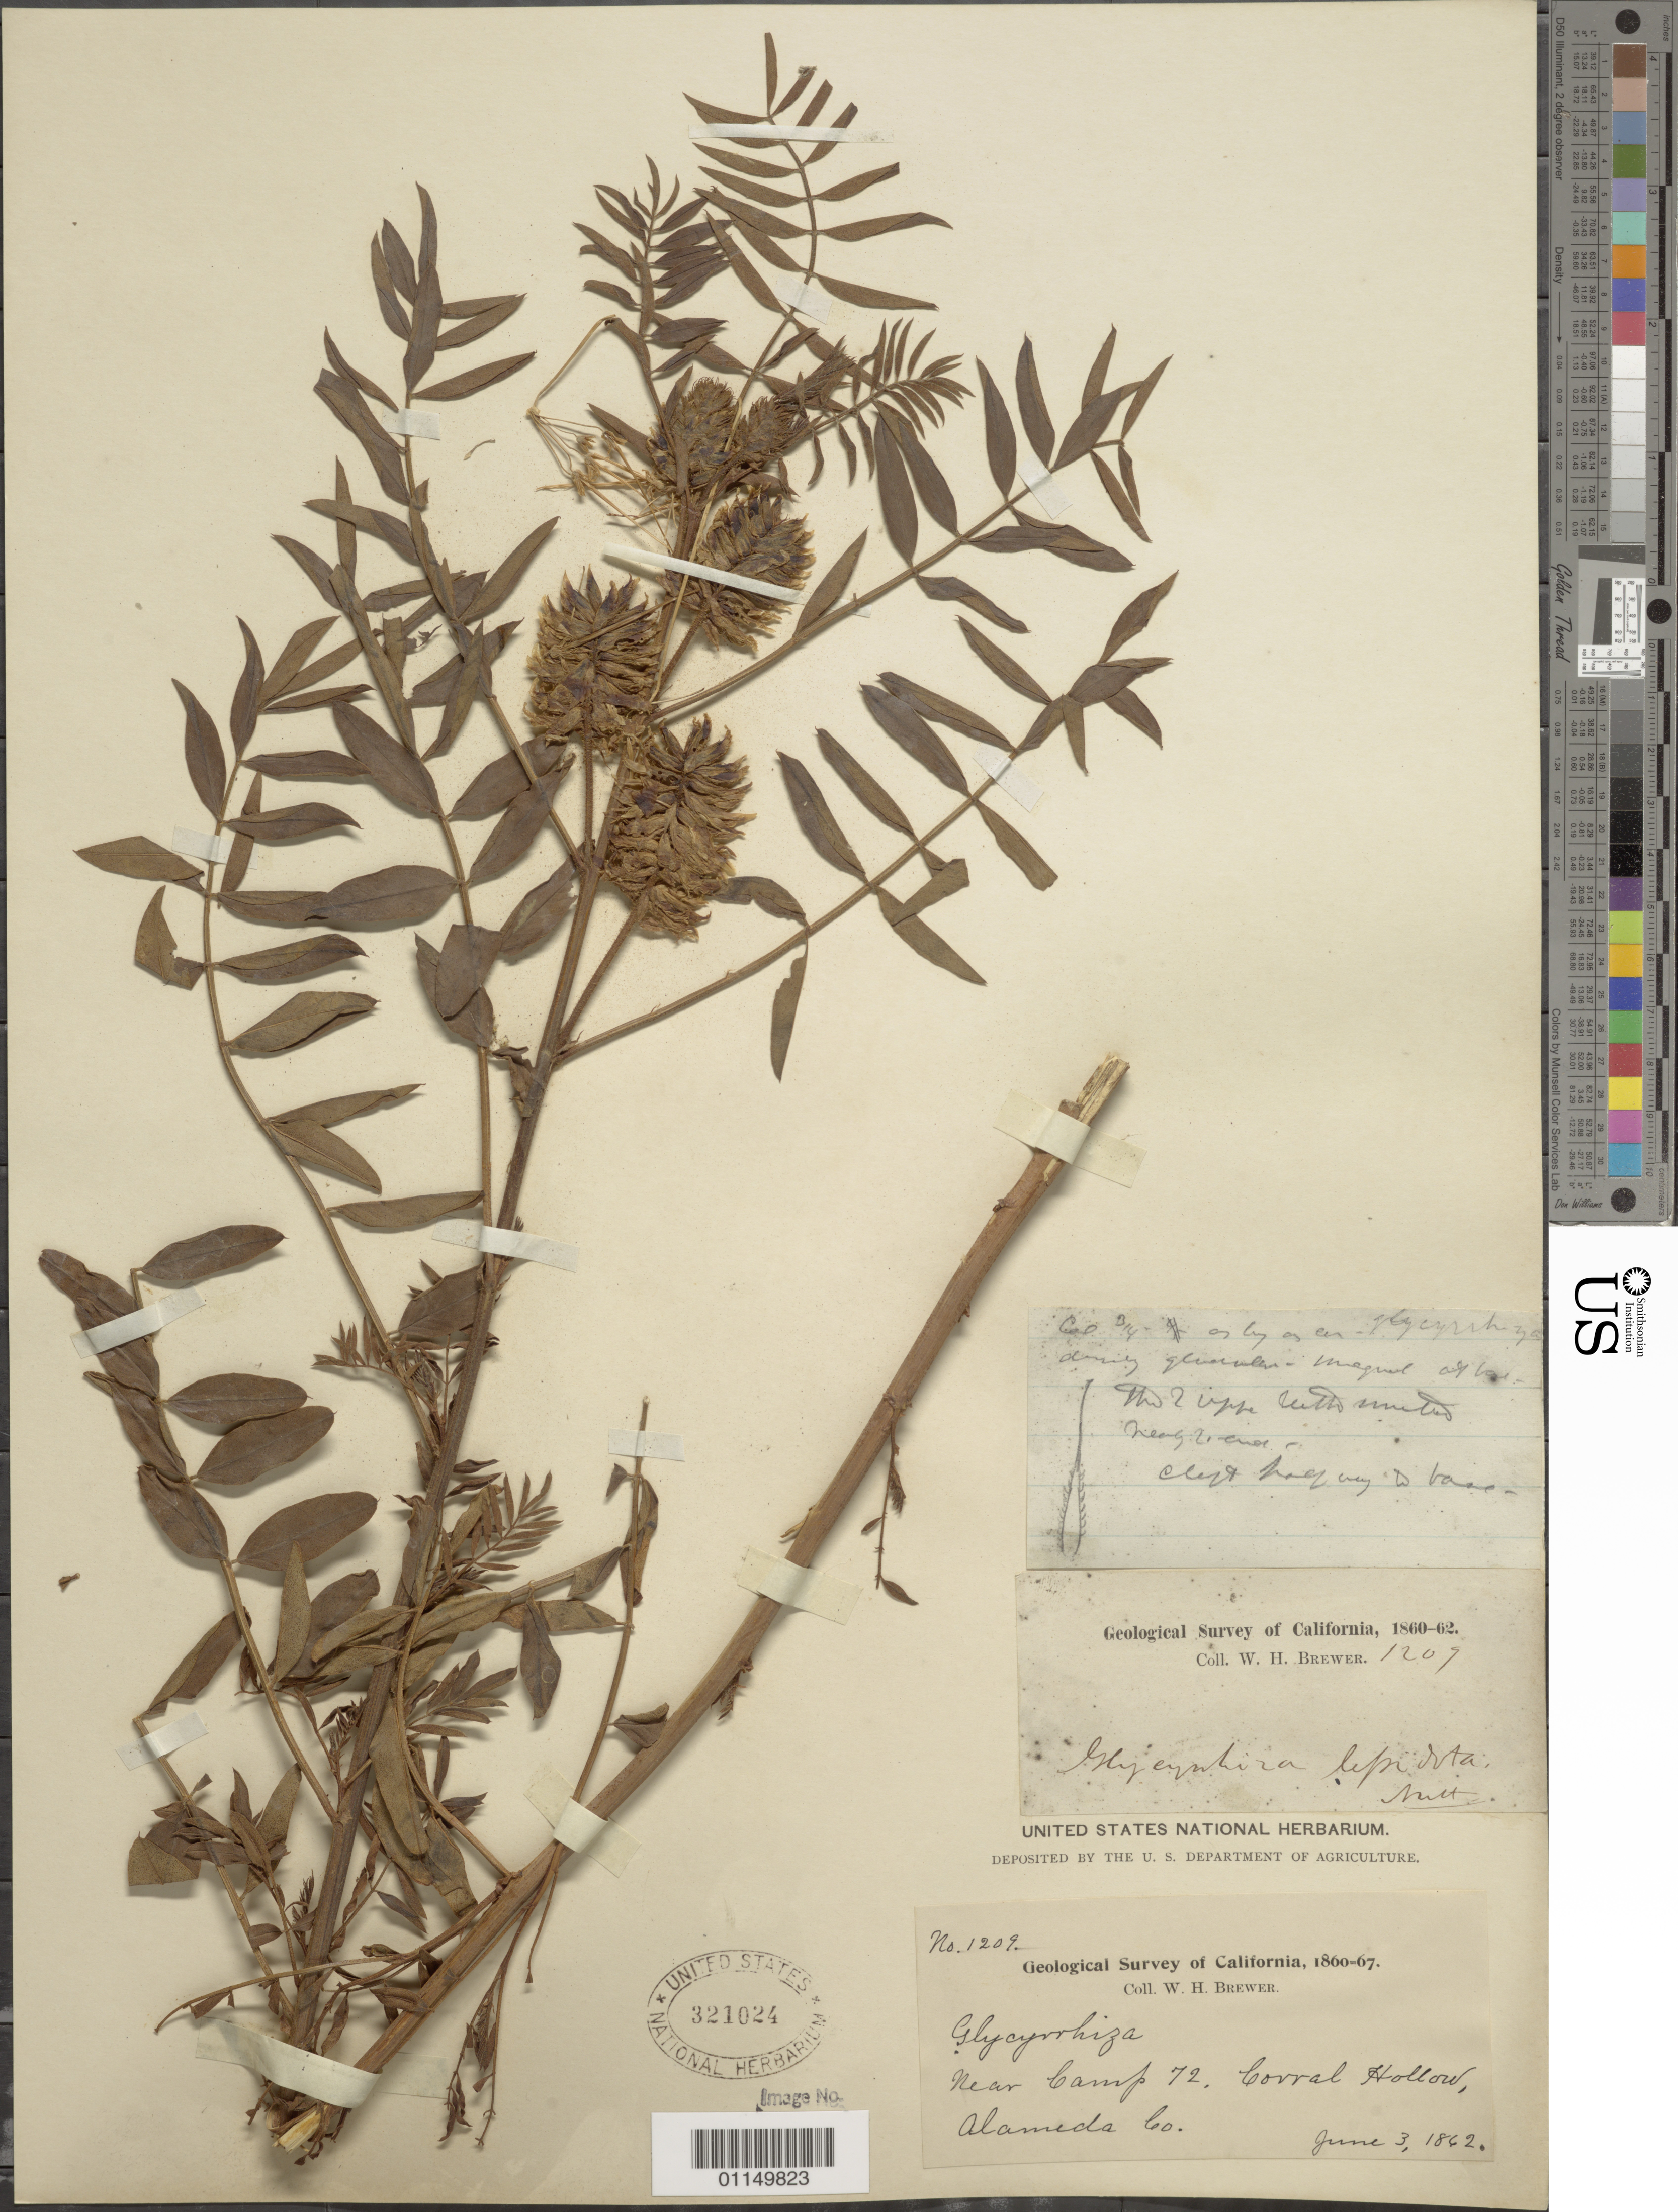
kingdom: Plantae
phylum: Tracheophyta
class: Magnoliopsida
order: Fabales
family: Fabaceae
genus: Glycyrrhiza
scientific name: Glycyrrhiza lepidota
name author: Pursh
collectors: W. H. Brewer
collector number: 1209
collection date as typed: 03 Jun 1862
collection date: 1862-06-03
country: United States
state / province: California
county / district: Alameda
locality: Near camp 72, Corral Hollow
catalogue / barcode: US 321024